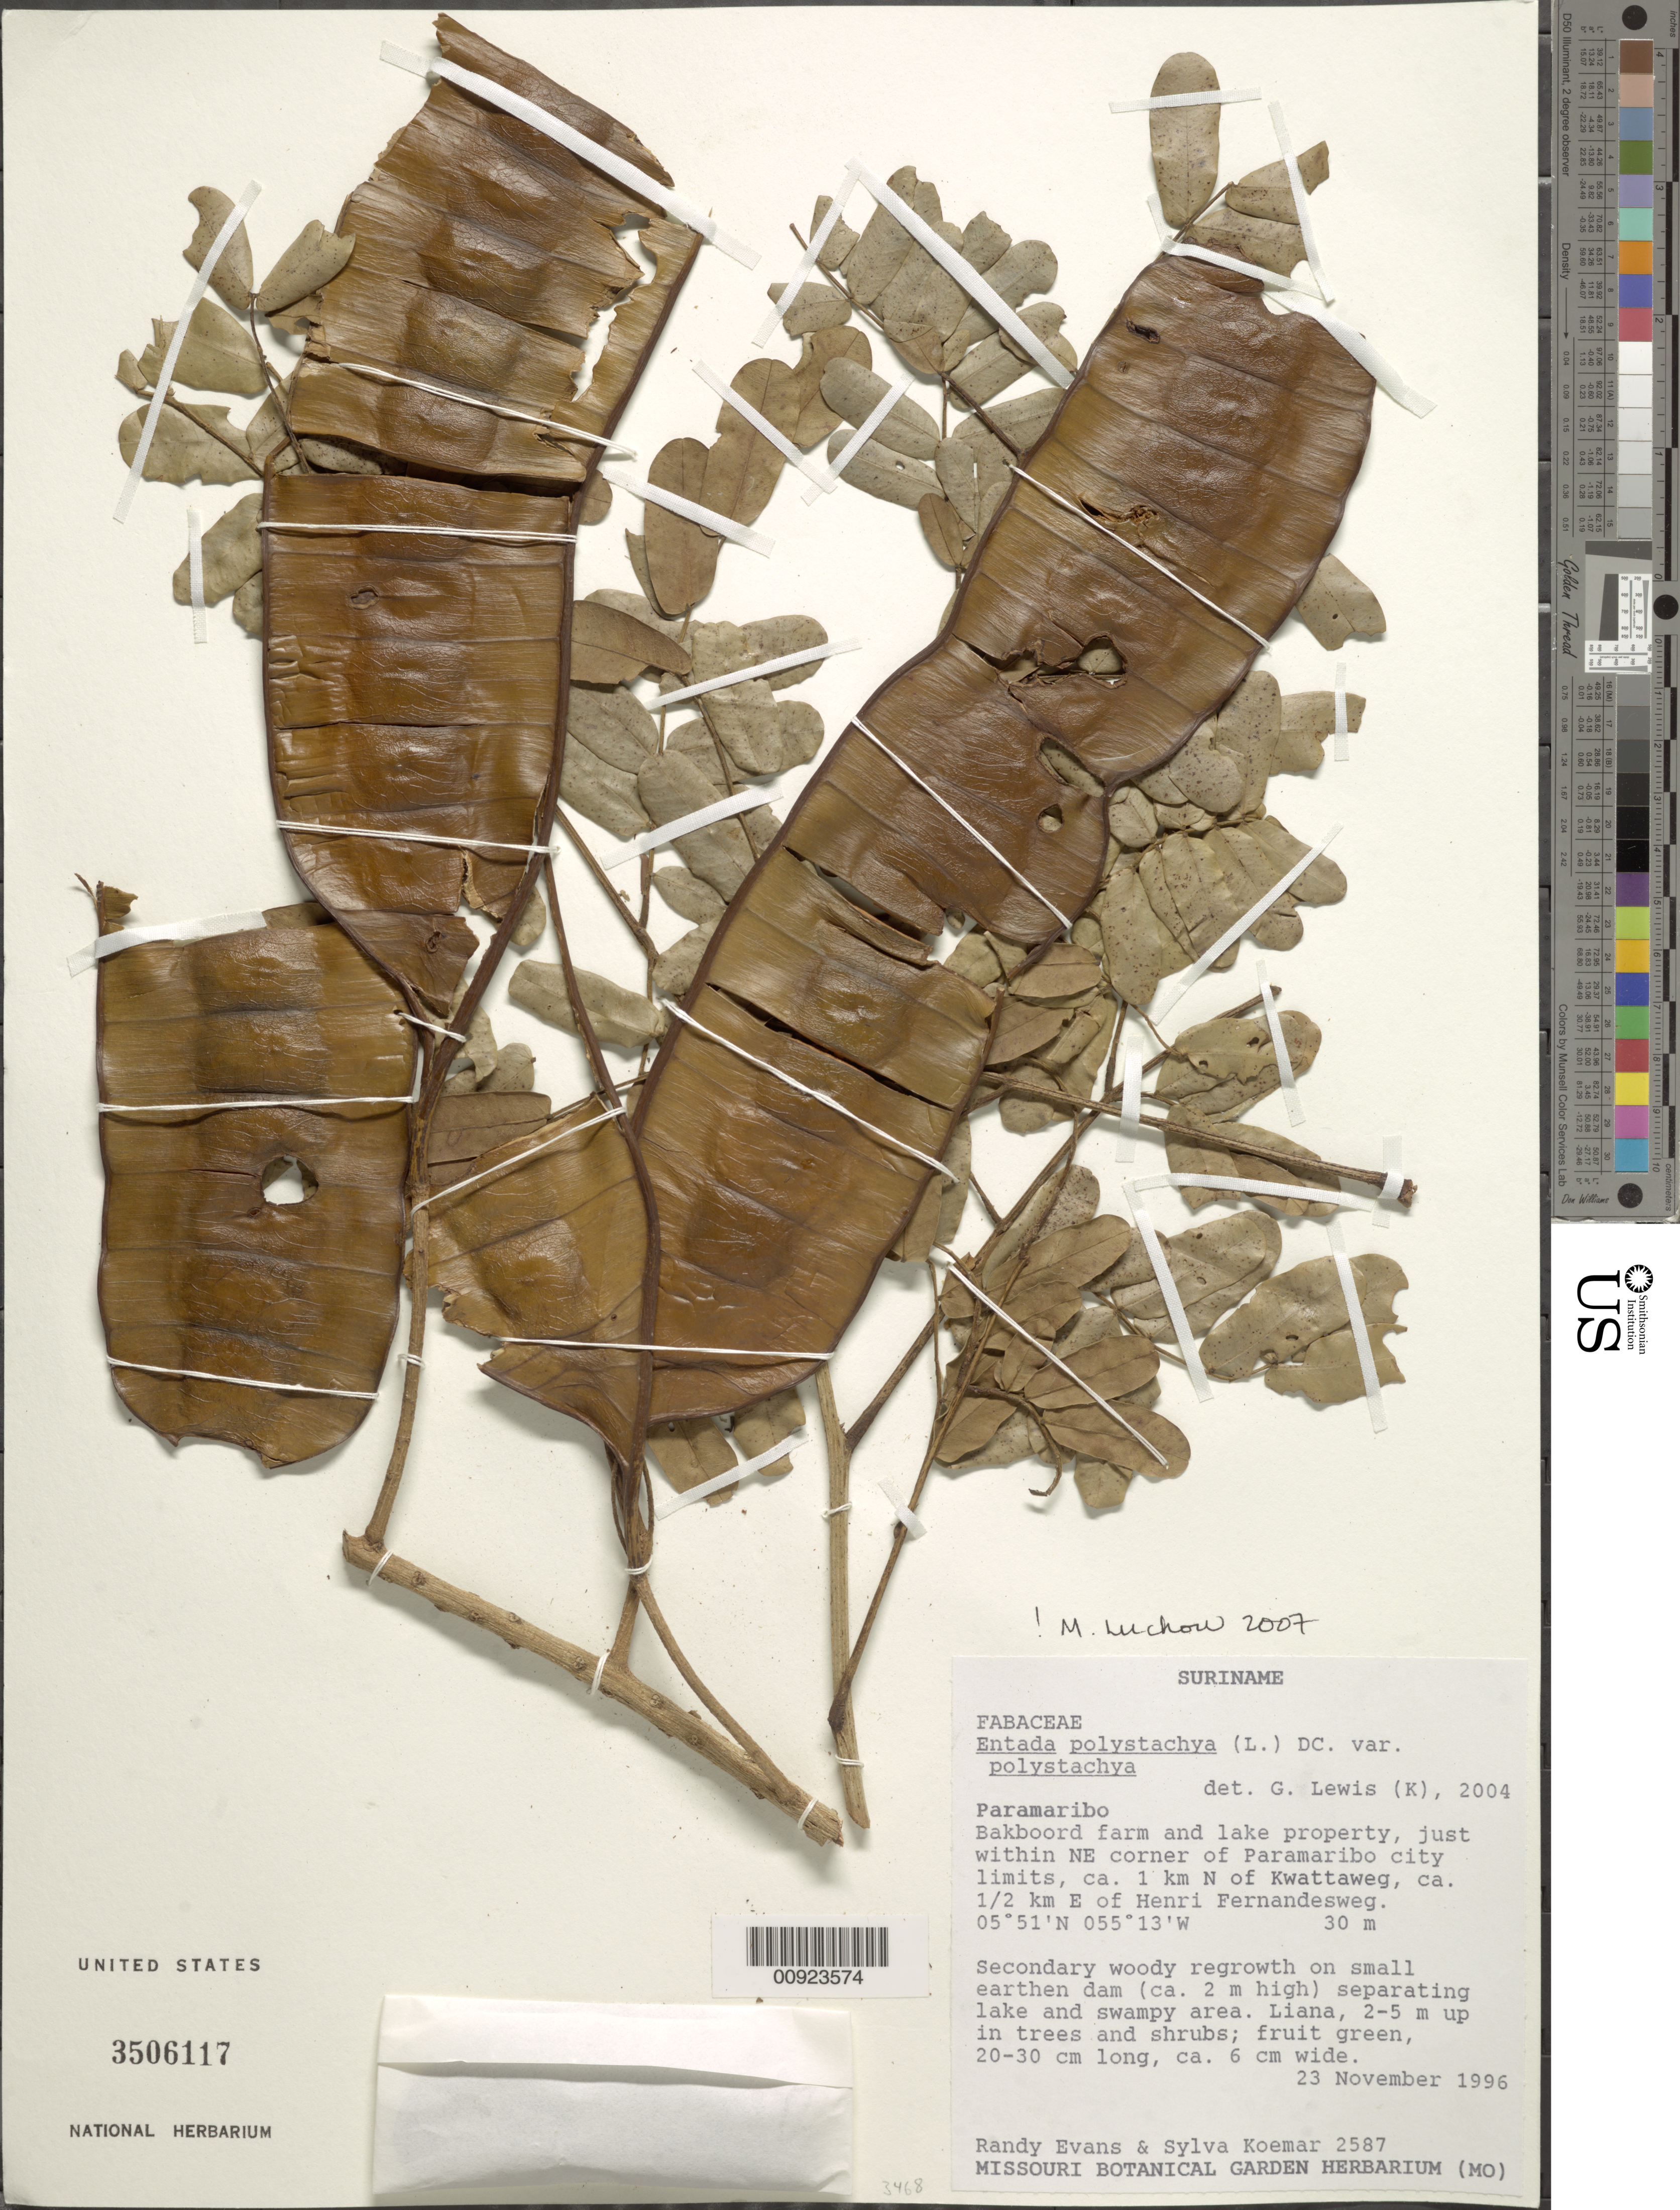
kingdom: Plantae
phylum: Tracheophyta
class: Magnoliopsida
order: Fabales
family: Fabaceae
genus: Entada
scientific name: Entada polystachya var. polystachya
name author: (L.) DC.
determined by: Lewis, Gwilym P.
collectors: R. Evans & S. Koemar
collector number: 2587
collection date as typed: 23-Nov-96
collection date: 1996-11-23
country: Suriname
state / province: Paramaribo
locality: Bakboord farm and lake property, just within NE corner of Paramaribo city limits, ca. 1 km N of Kwattaweg, ca 1/2 km E of Henri Fernandesweg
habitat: Secondary woody regrowth on small earthen dam (ca. 2 m high) separating lake and swampy area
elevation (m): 30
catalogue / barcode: US 3506117